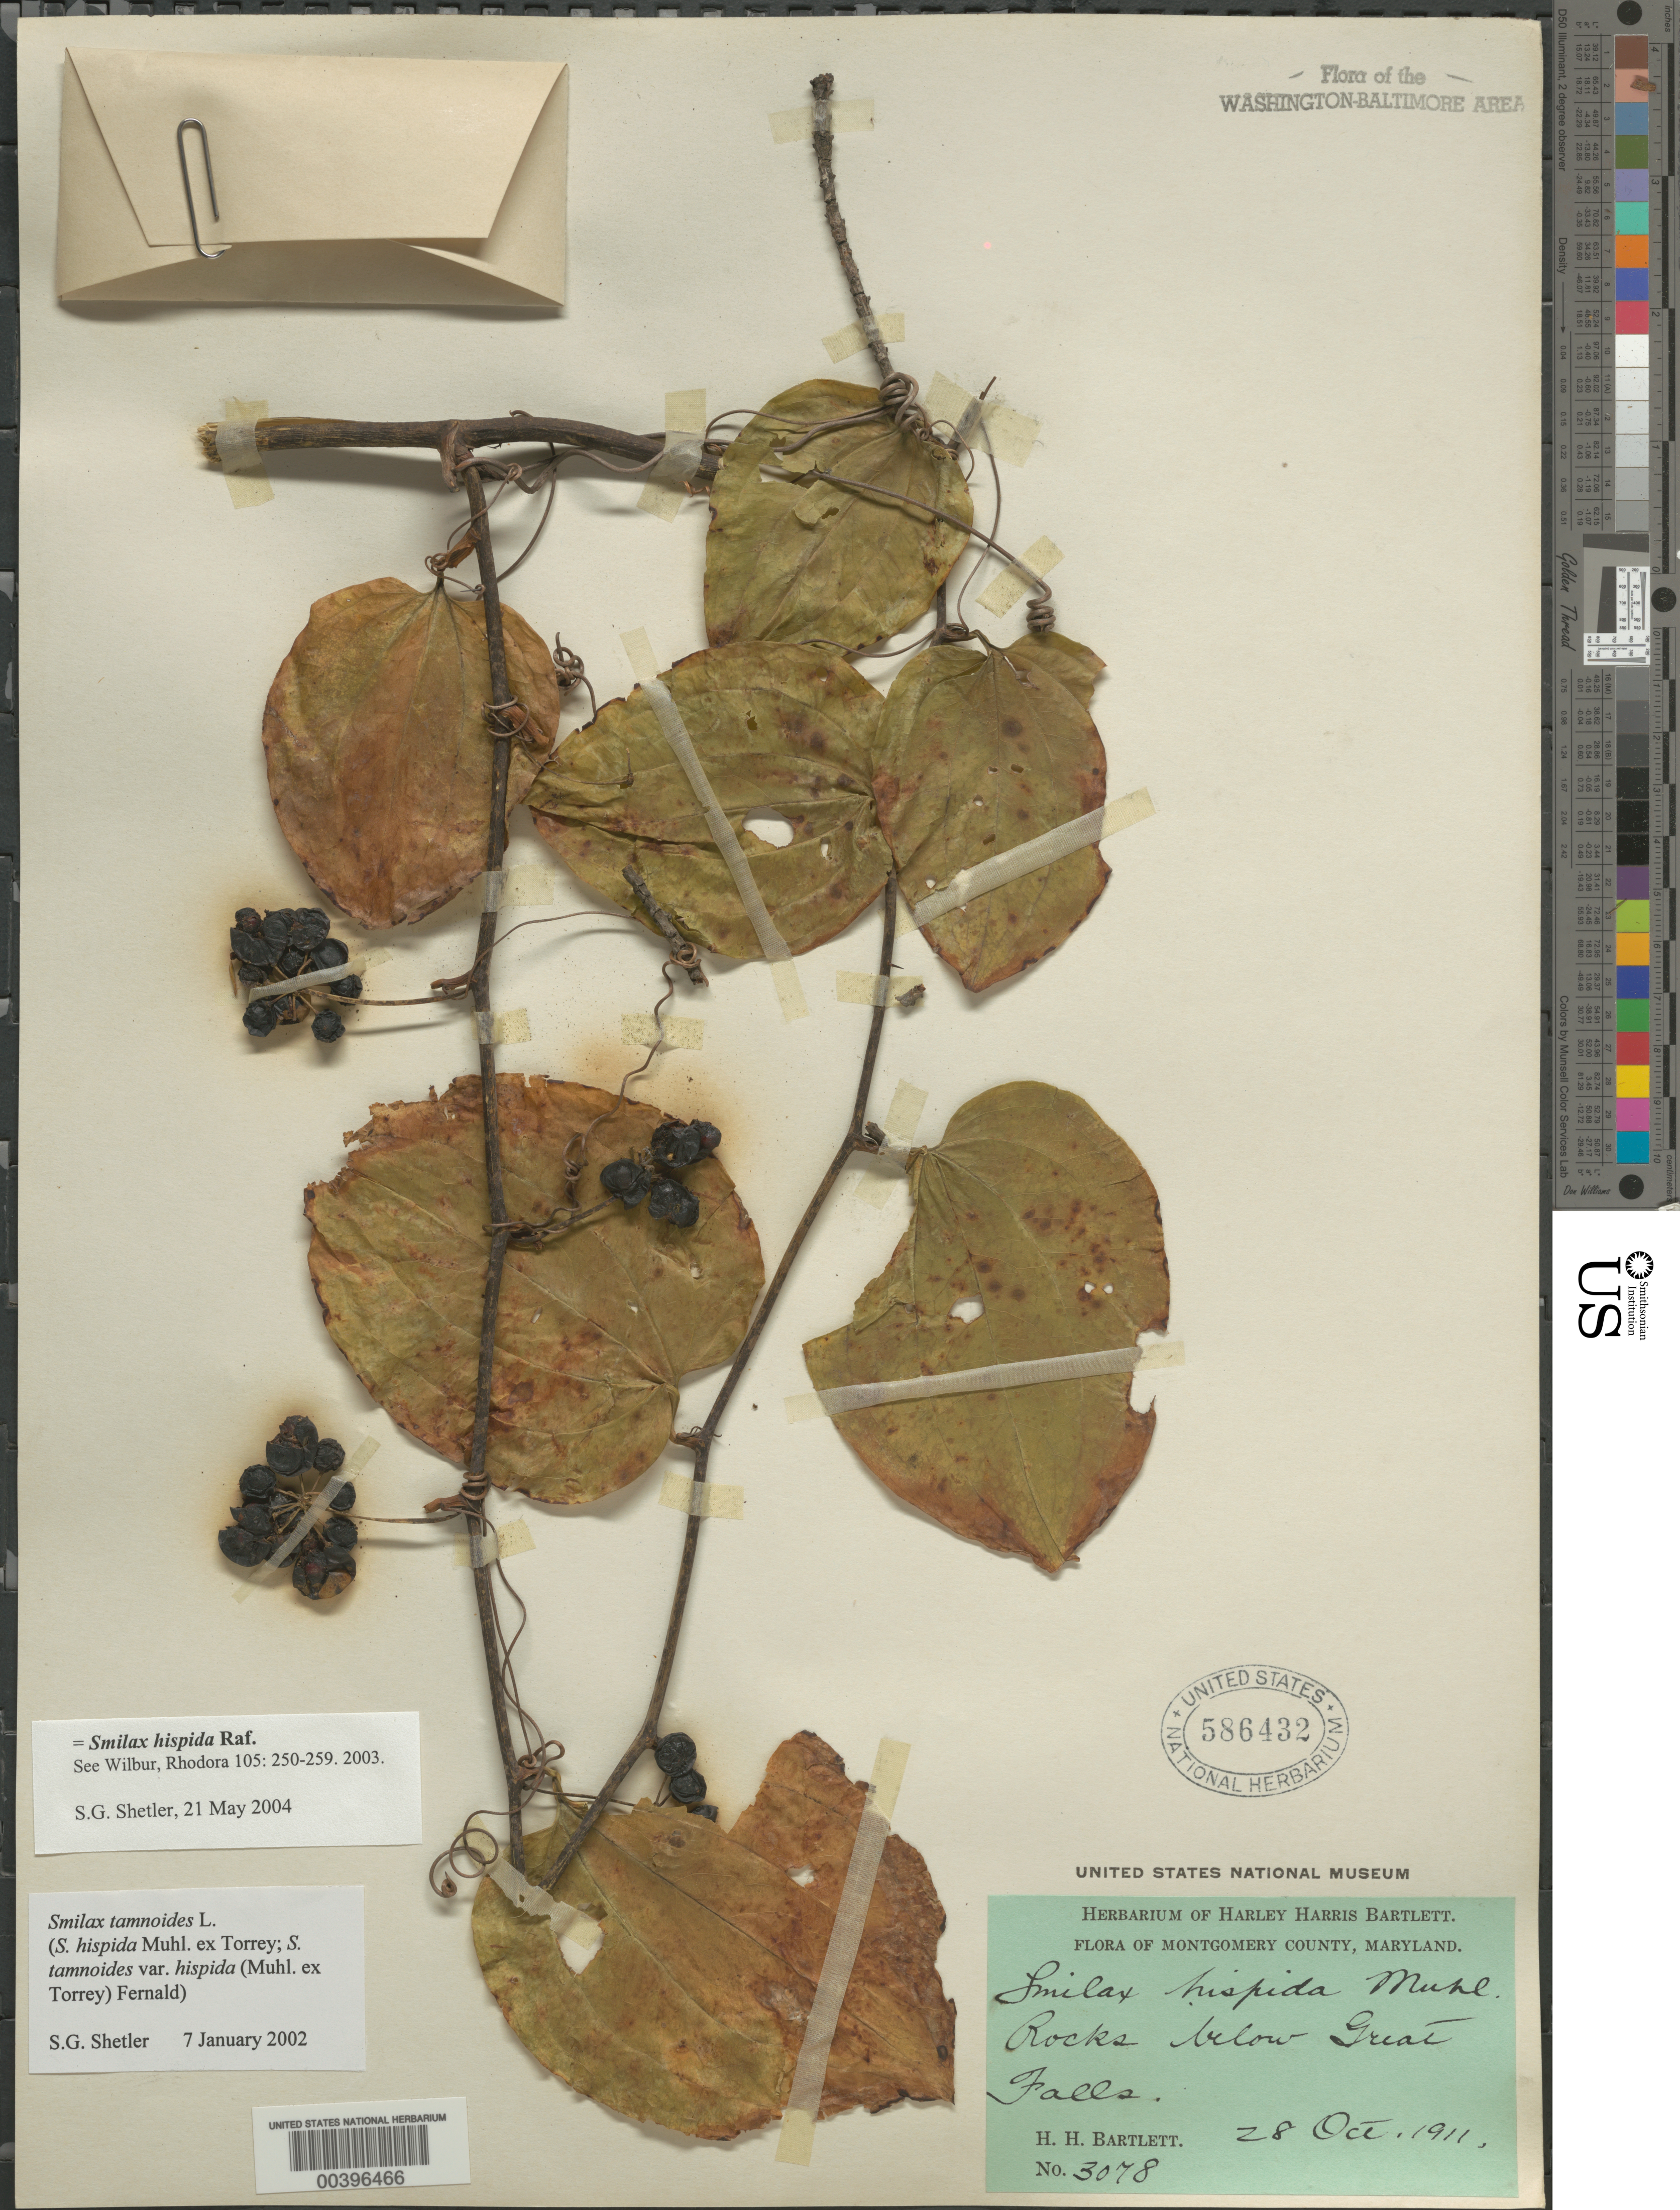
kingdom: Plantae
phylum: Tracheophyta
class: Liliopsida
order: Liliales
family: Smilacaceae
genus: Smilax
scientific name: Smilax hispida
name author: Raf.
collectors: H. H. Bartlett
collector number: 3078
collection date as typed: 28 Oct 1911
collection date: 1911-10-28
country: United States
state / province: Maryland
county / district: Montgomery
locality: Below Great Falls C. & O. Canal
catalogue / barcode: US 586432